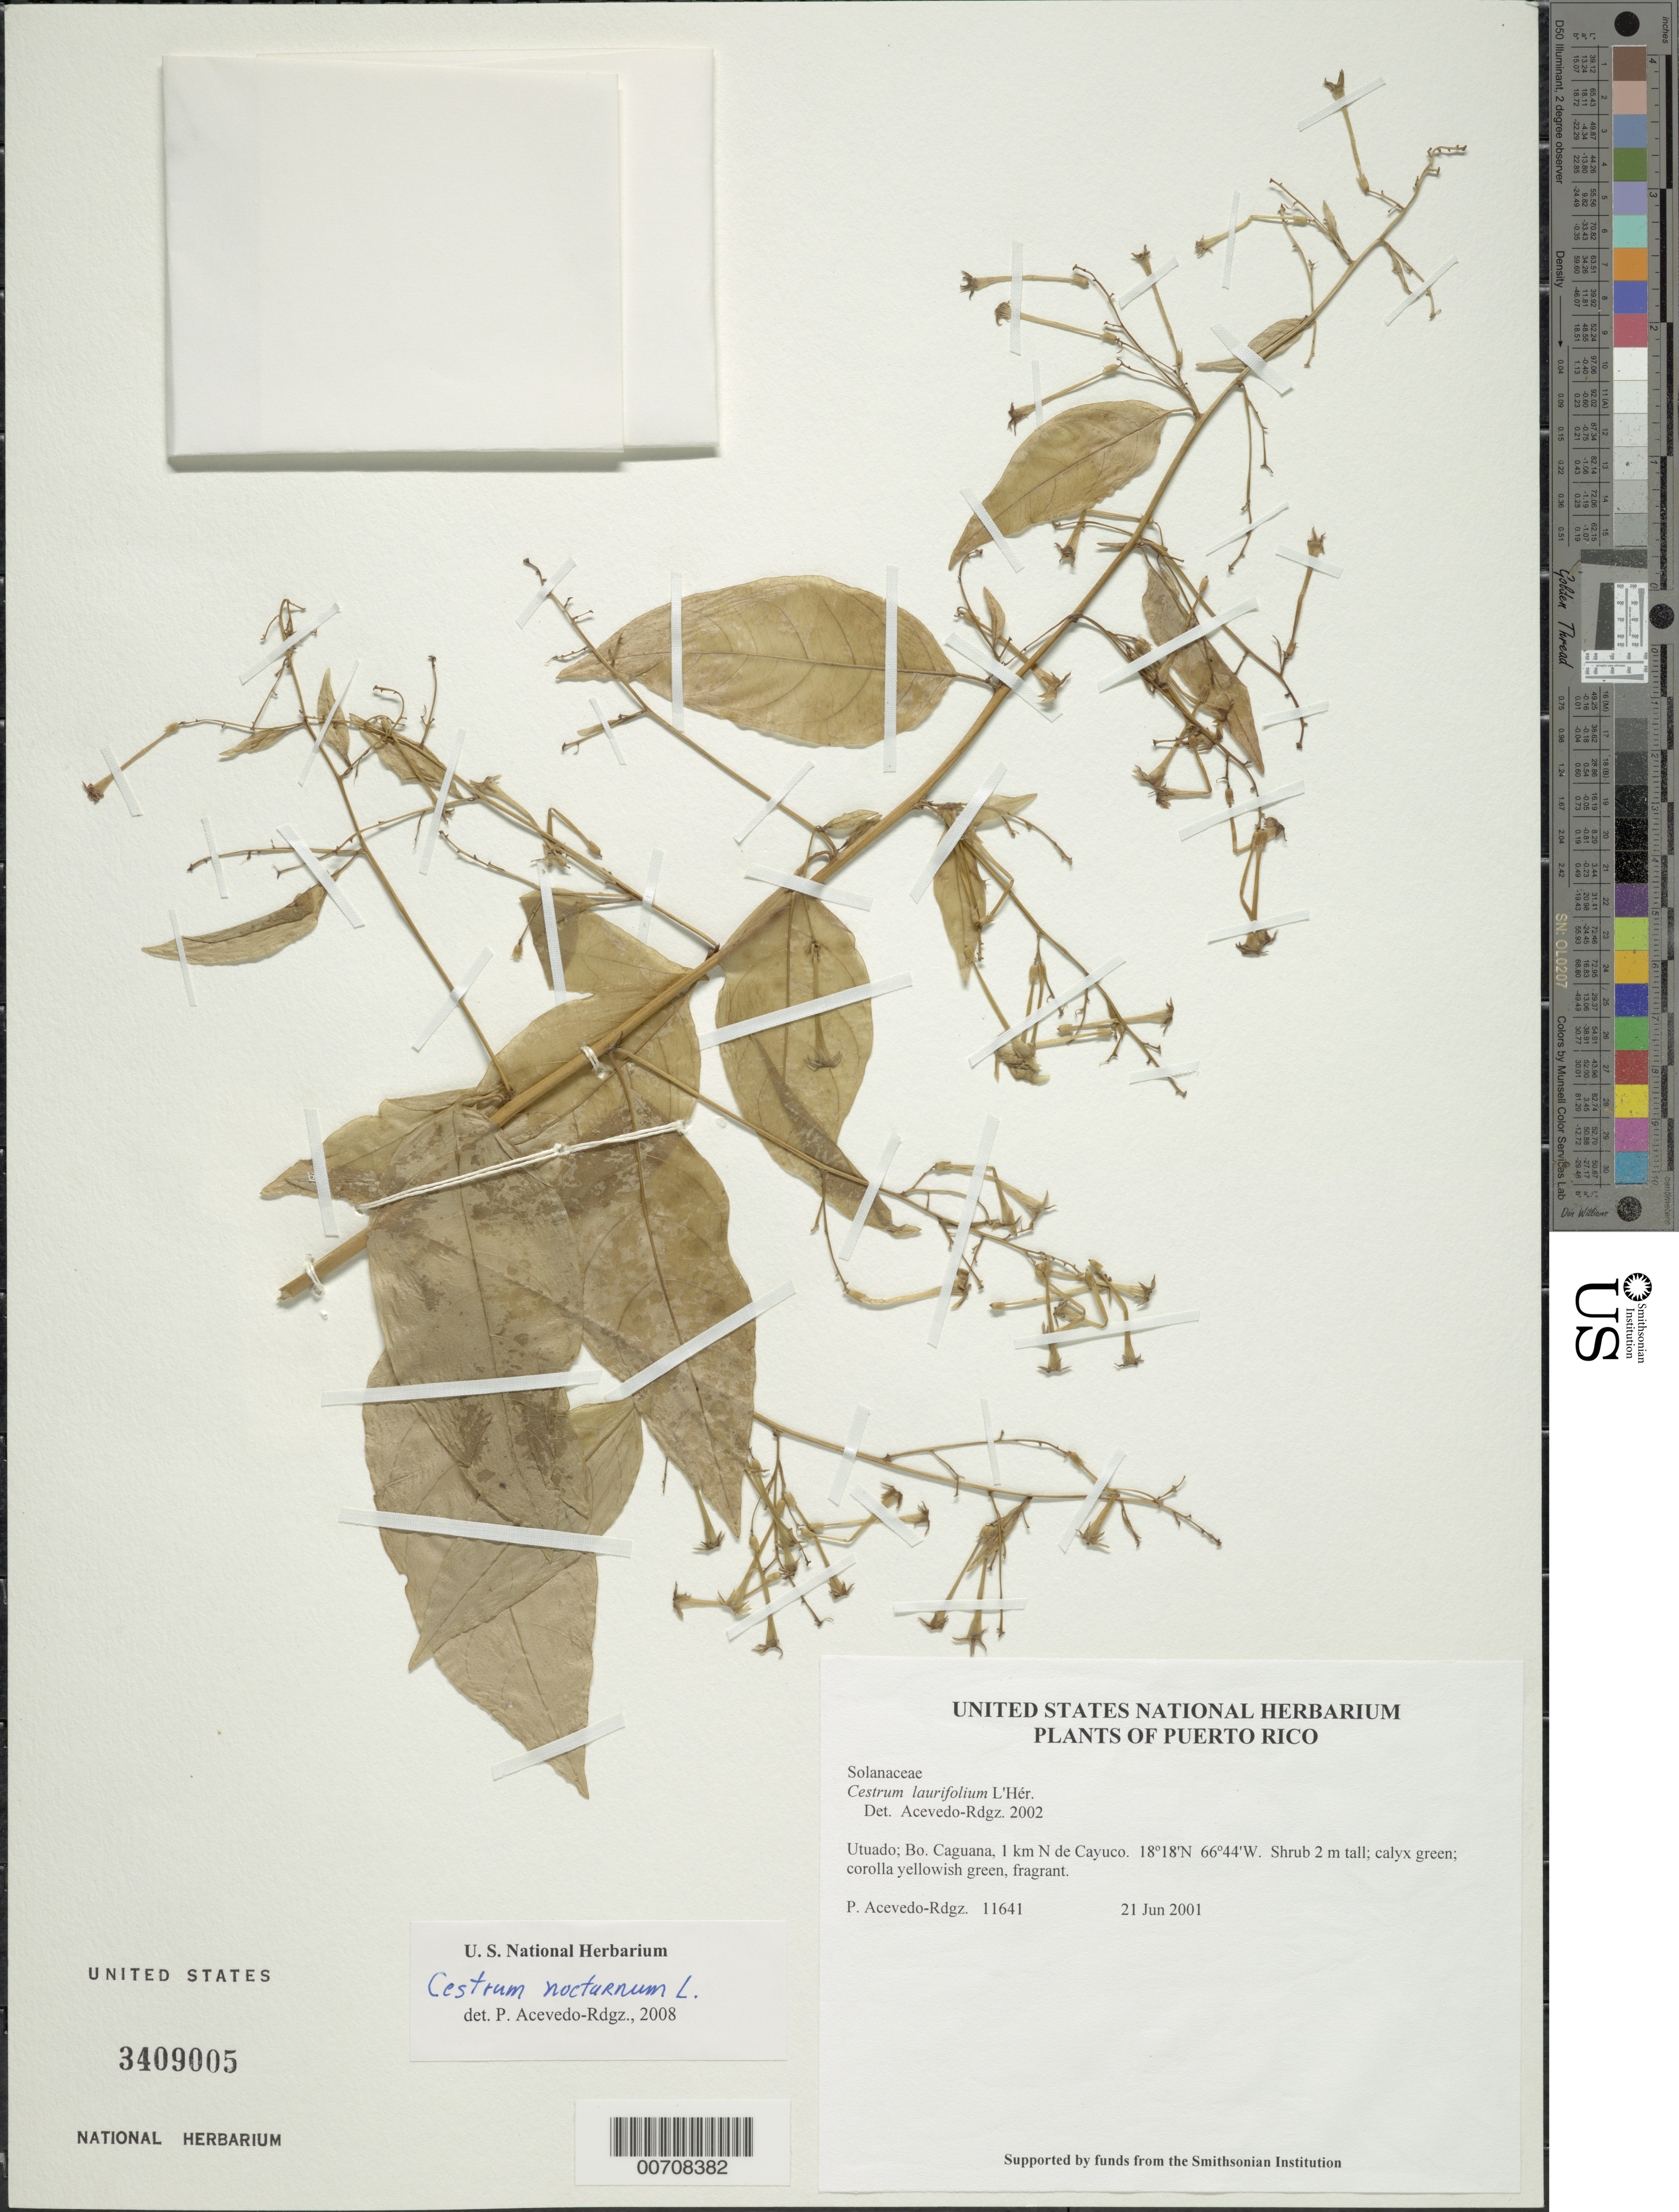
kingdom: Plantae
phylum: Tracheophyta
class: Magnoliopsida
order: Solanales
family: Solanaceae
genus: Cestrum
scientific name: Cestrum laurifolium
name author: L'Hér.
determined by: Acevedo-Rodríguez, P., (BOT), Smithsonian Institution - National Museum of Natural History (UNITED STATES)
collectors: P. Acevedo-Rodr.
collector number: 11641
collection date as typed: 21 Jun 2001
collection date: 2001-06-21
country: Puerto Rico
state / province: Utuado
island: Puerto Rico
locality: Utuado; Bo. Caguana, 1 km N de Cayuco.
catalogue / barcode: US 3409005